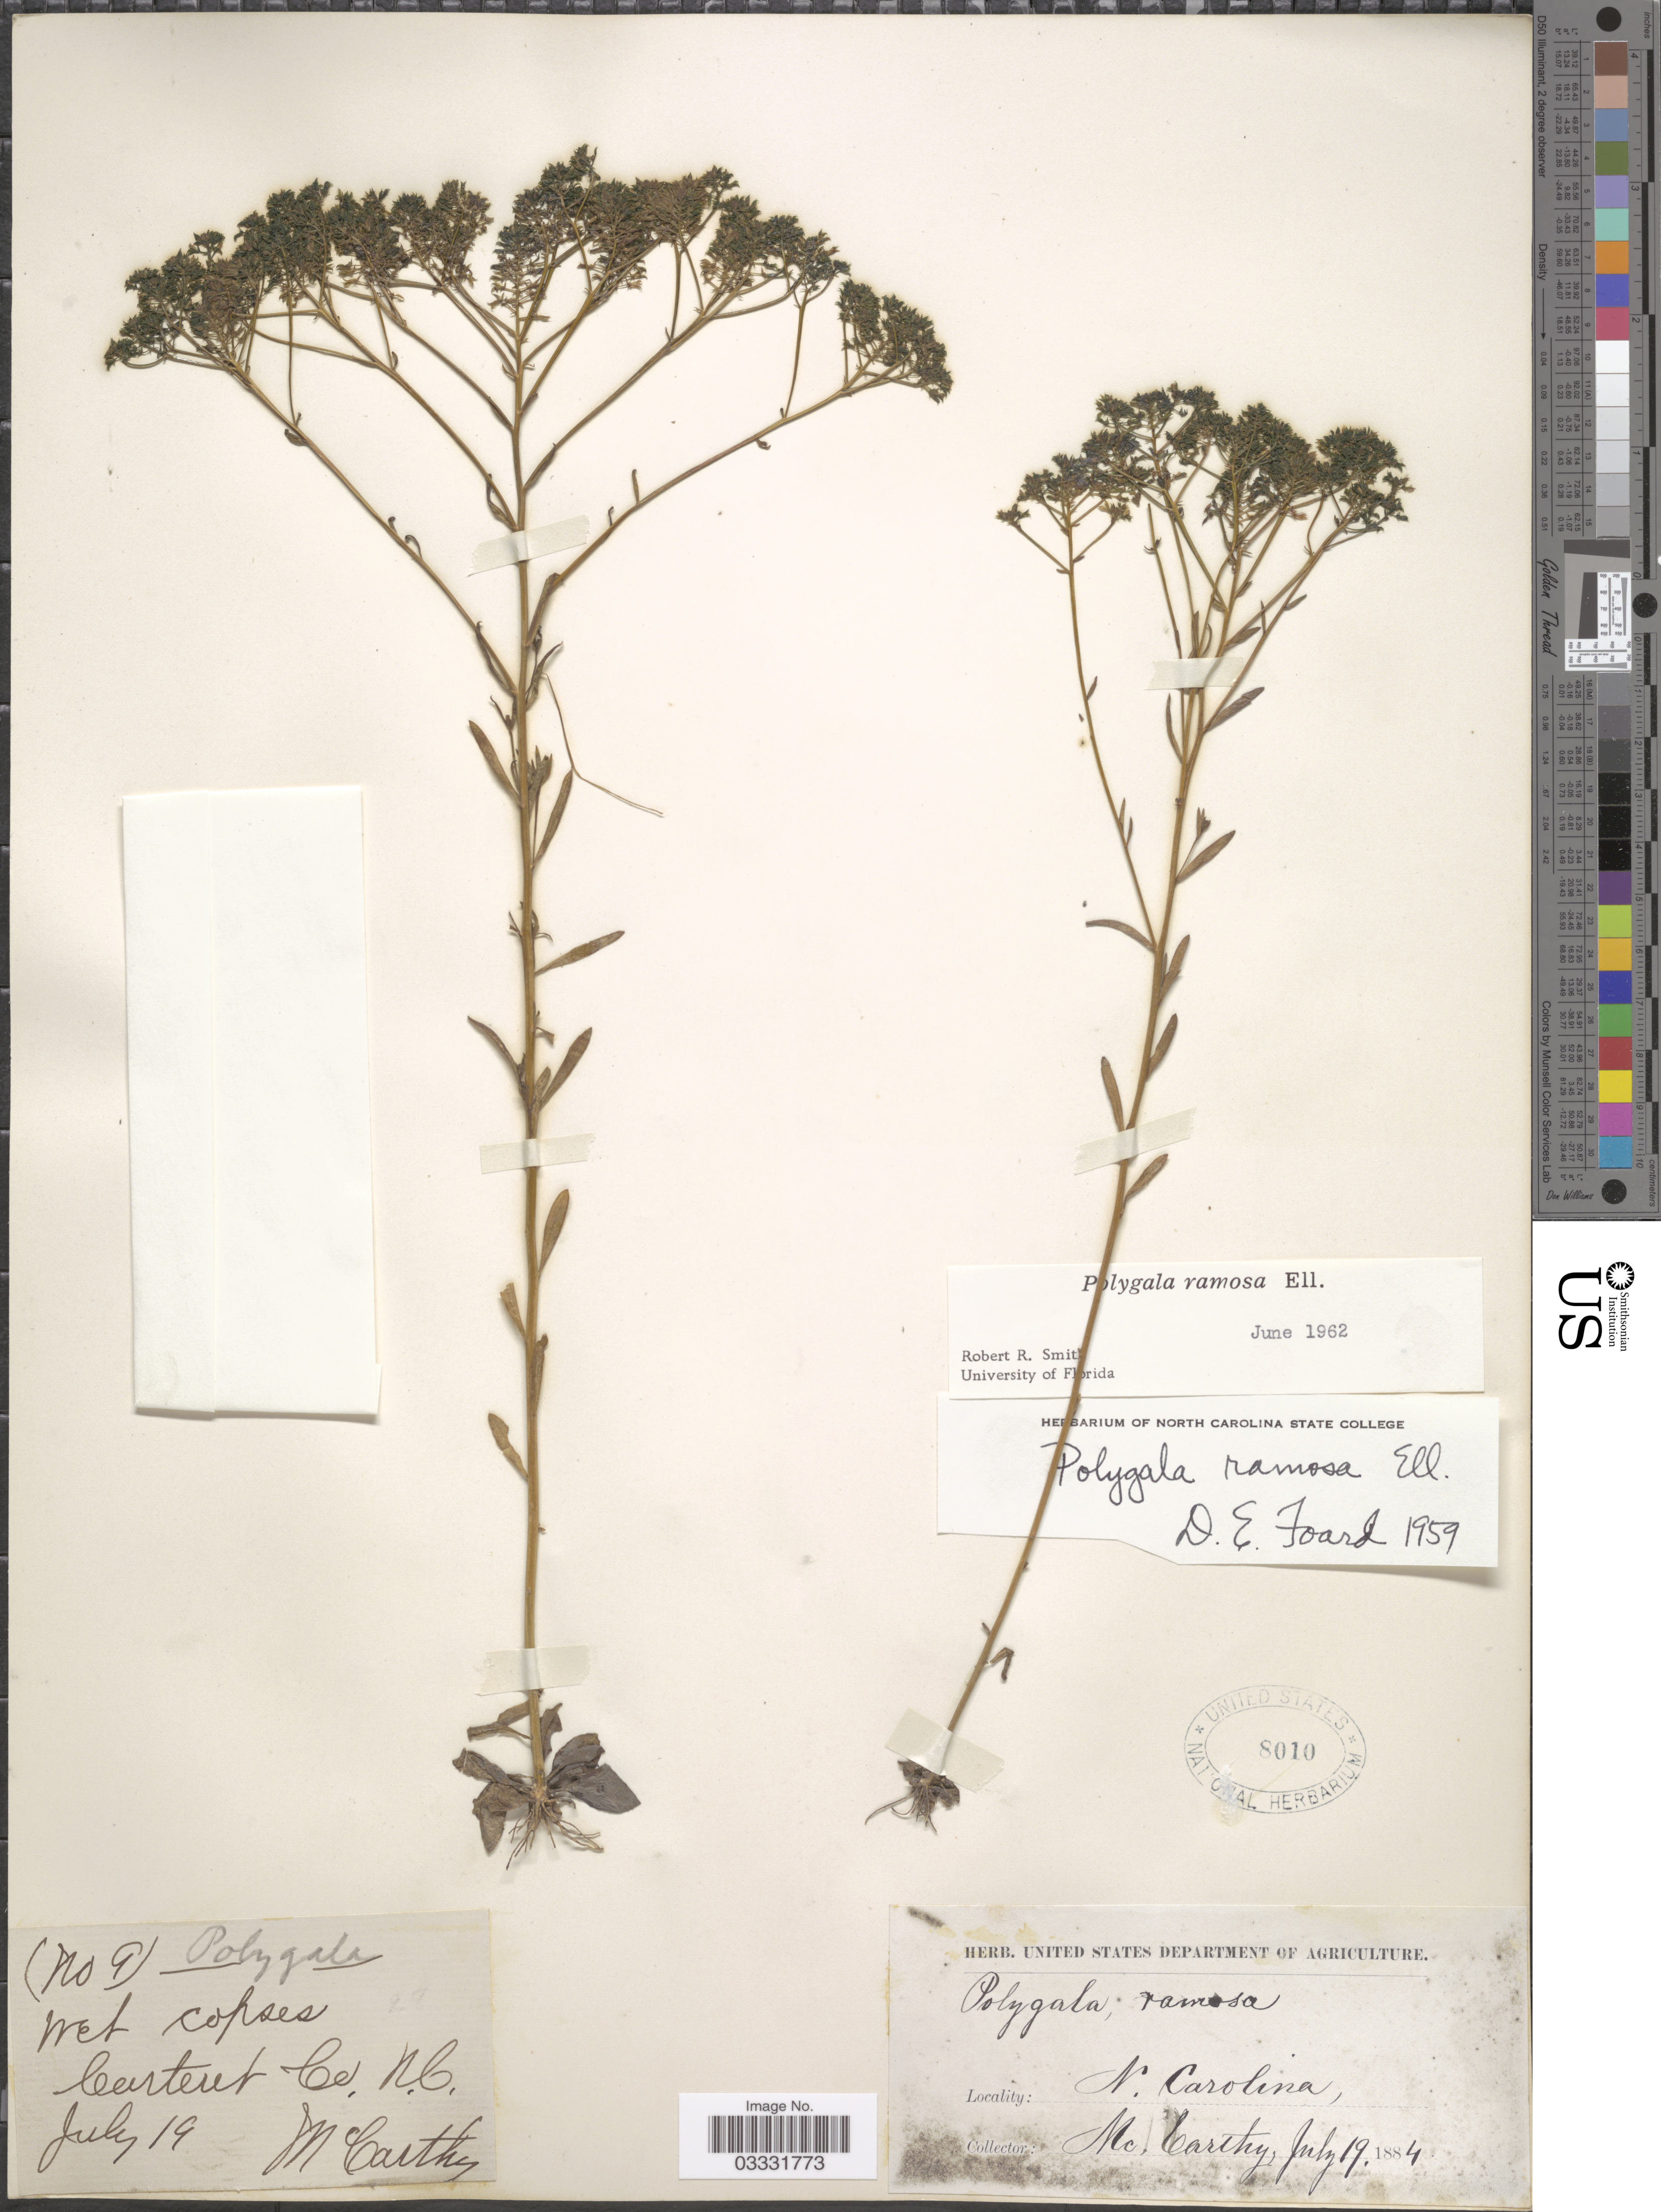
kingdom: Plantae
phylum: Tracheophyta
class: Magnoliopsida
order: Fabales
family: Polygalaceae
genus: Polygala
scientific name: Polygala ramosa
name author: Elliott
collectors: -- McCarthy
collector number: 9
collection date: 1884-07-19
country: United States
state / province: North Carolina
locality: Carteret Co.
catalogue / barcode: US 8010